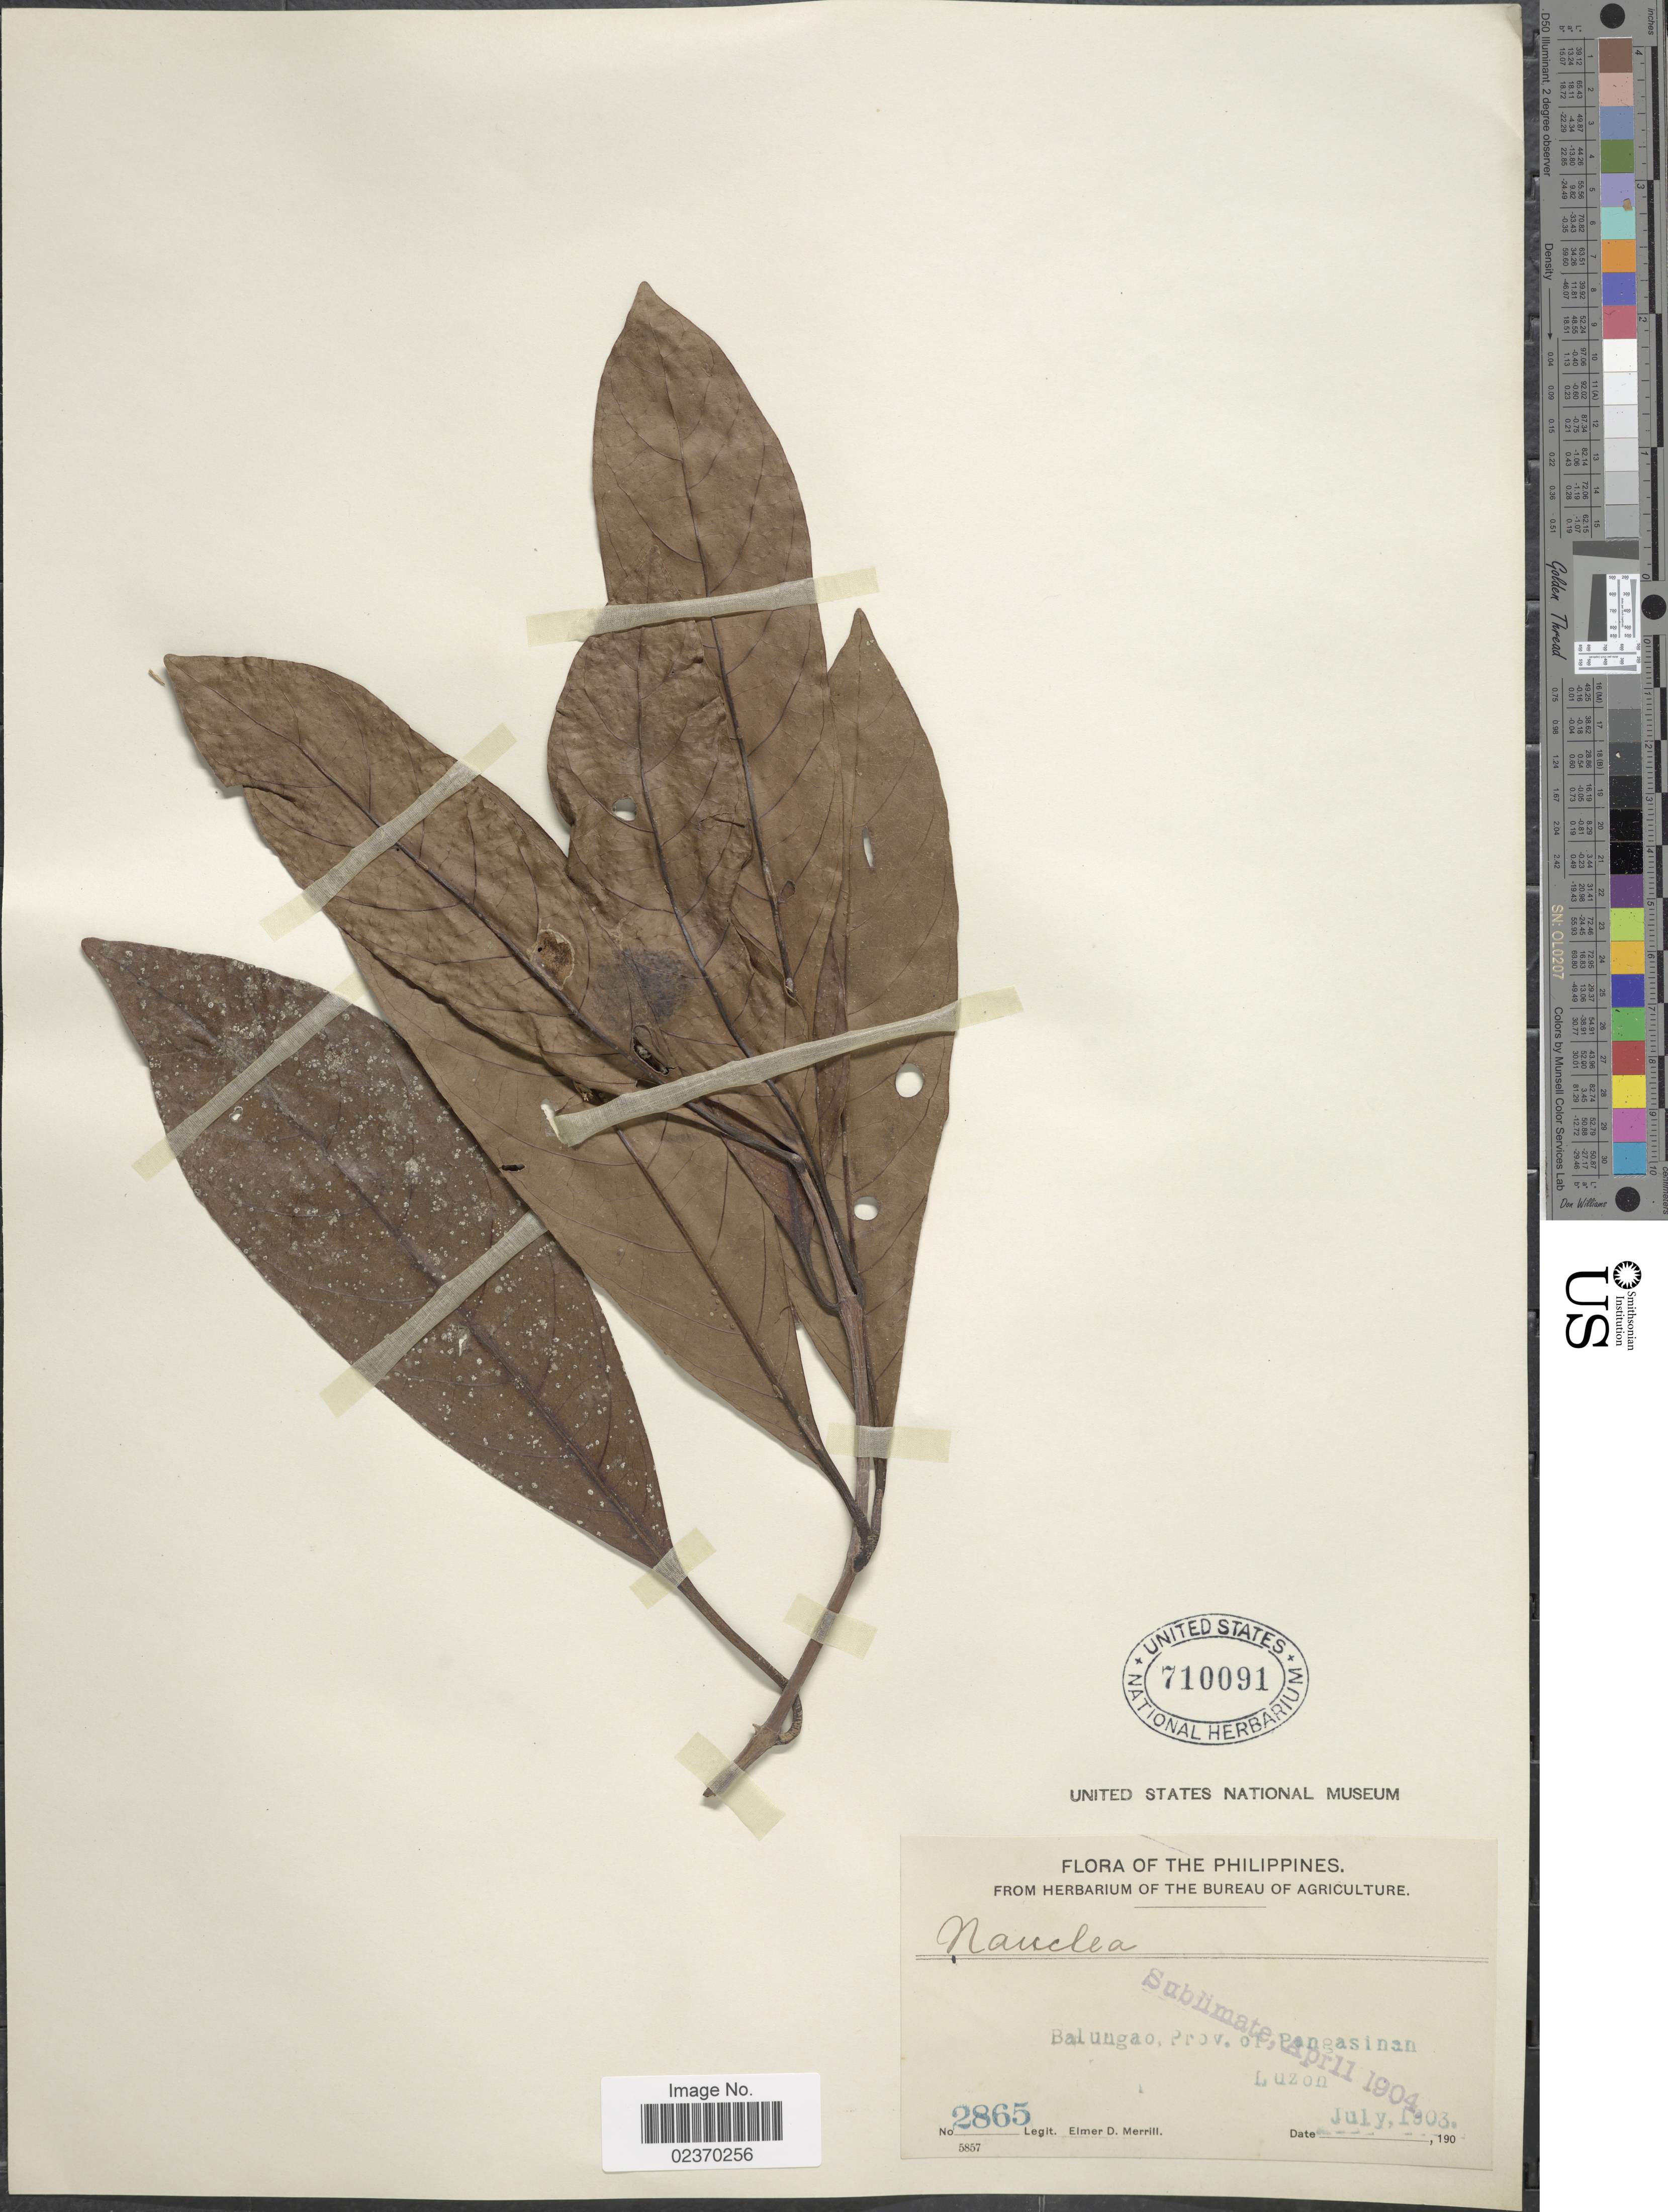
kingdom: Plantae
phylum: Tracheophyta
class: Magnoliopsida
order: Gentianales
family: Rubiaceae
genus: Neonauclea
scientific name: Neonauclea calycina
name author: (Bartl. ex DC.) Merr.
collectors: E. D. Merrill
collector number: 2865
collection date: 1903-07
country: Philippines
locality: Balungao, Prov. of Pangasinan, Luzon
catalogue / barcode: US 710091